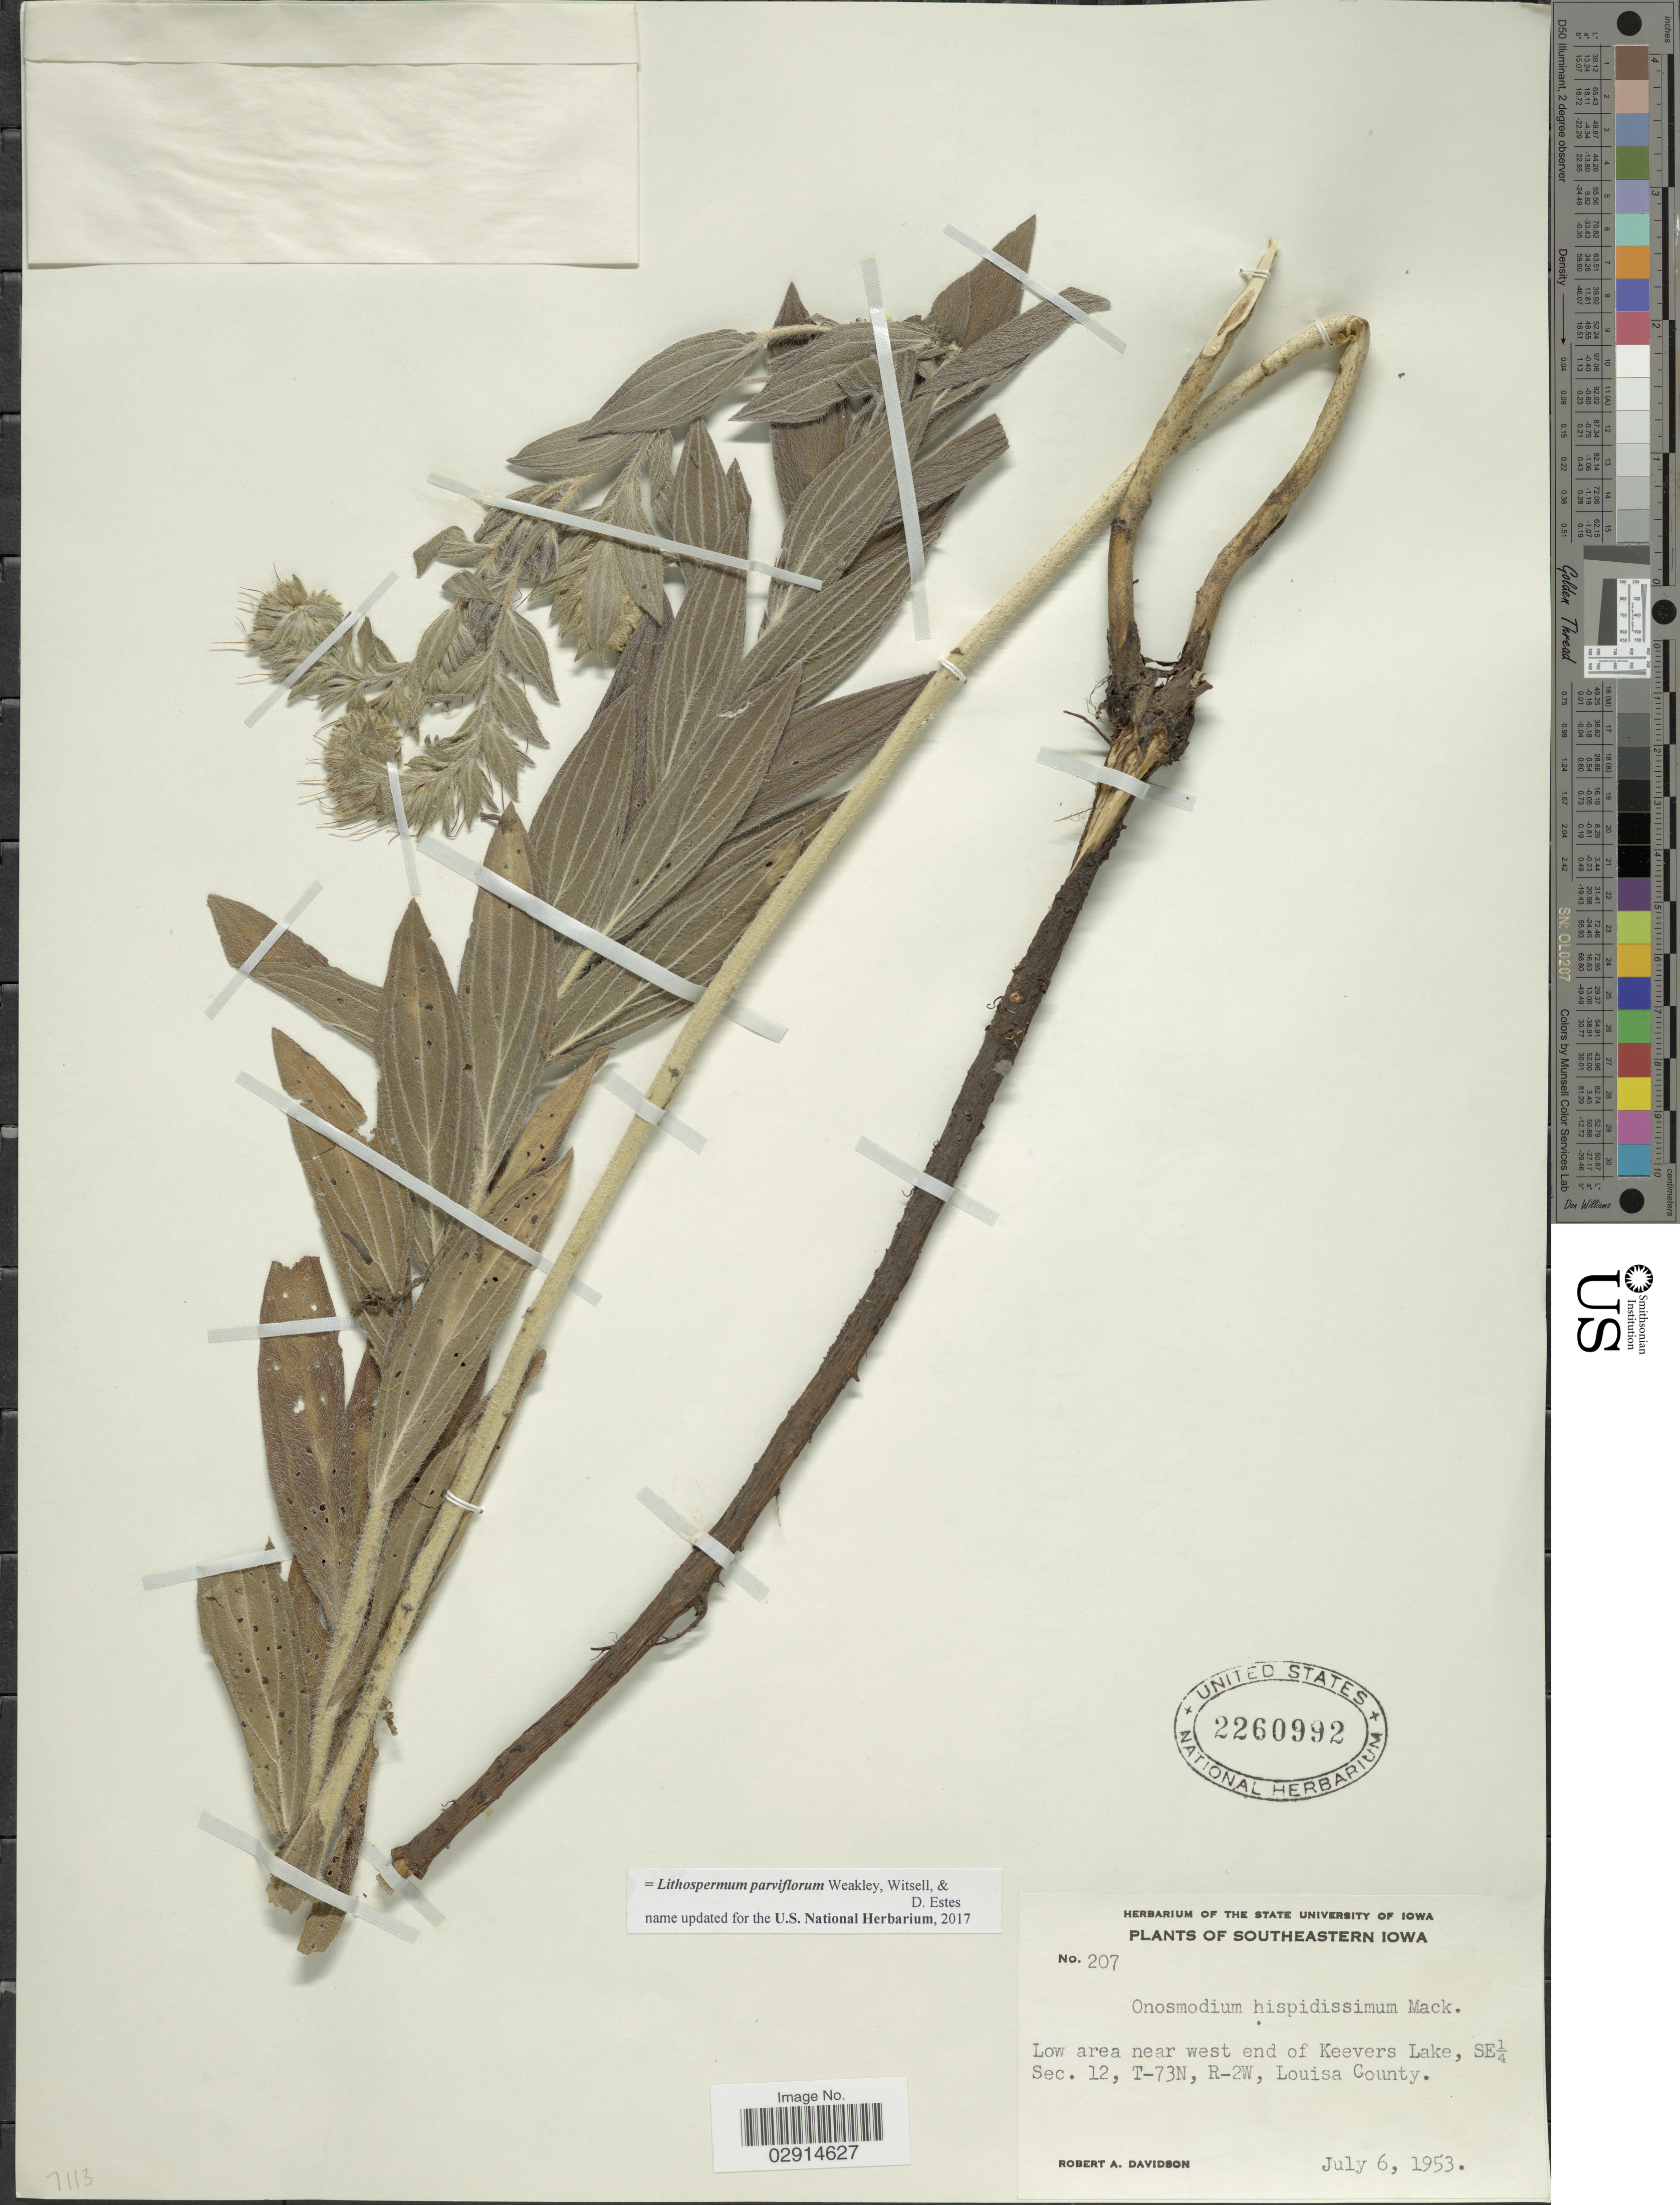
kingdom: Plantae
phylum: Tracheophyta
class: Magnoliopsida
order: Boraginales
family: Boraginaceae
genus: Lithospermum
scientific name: Lithospermum parviflorum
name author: Weakley et al.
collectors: R. A. Davidson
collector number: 207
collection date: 1953-07-06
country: United States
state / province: Iowa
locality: Southeastern Iowa. Low area near west end of Keevers Lake, SE¼ Sec. 12, T-73N, R-2W, Louisa County.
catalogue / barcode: US 2260992